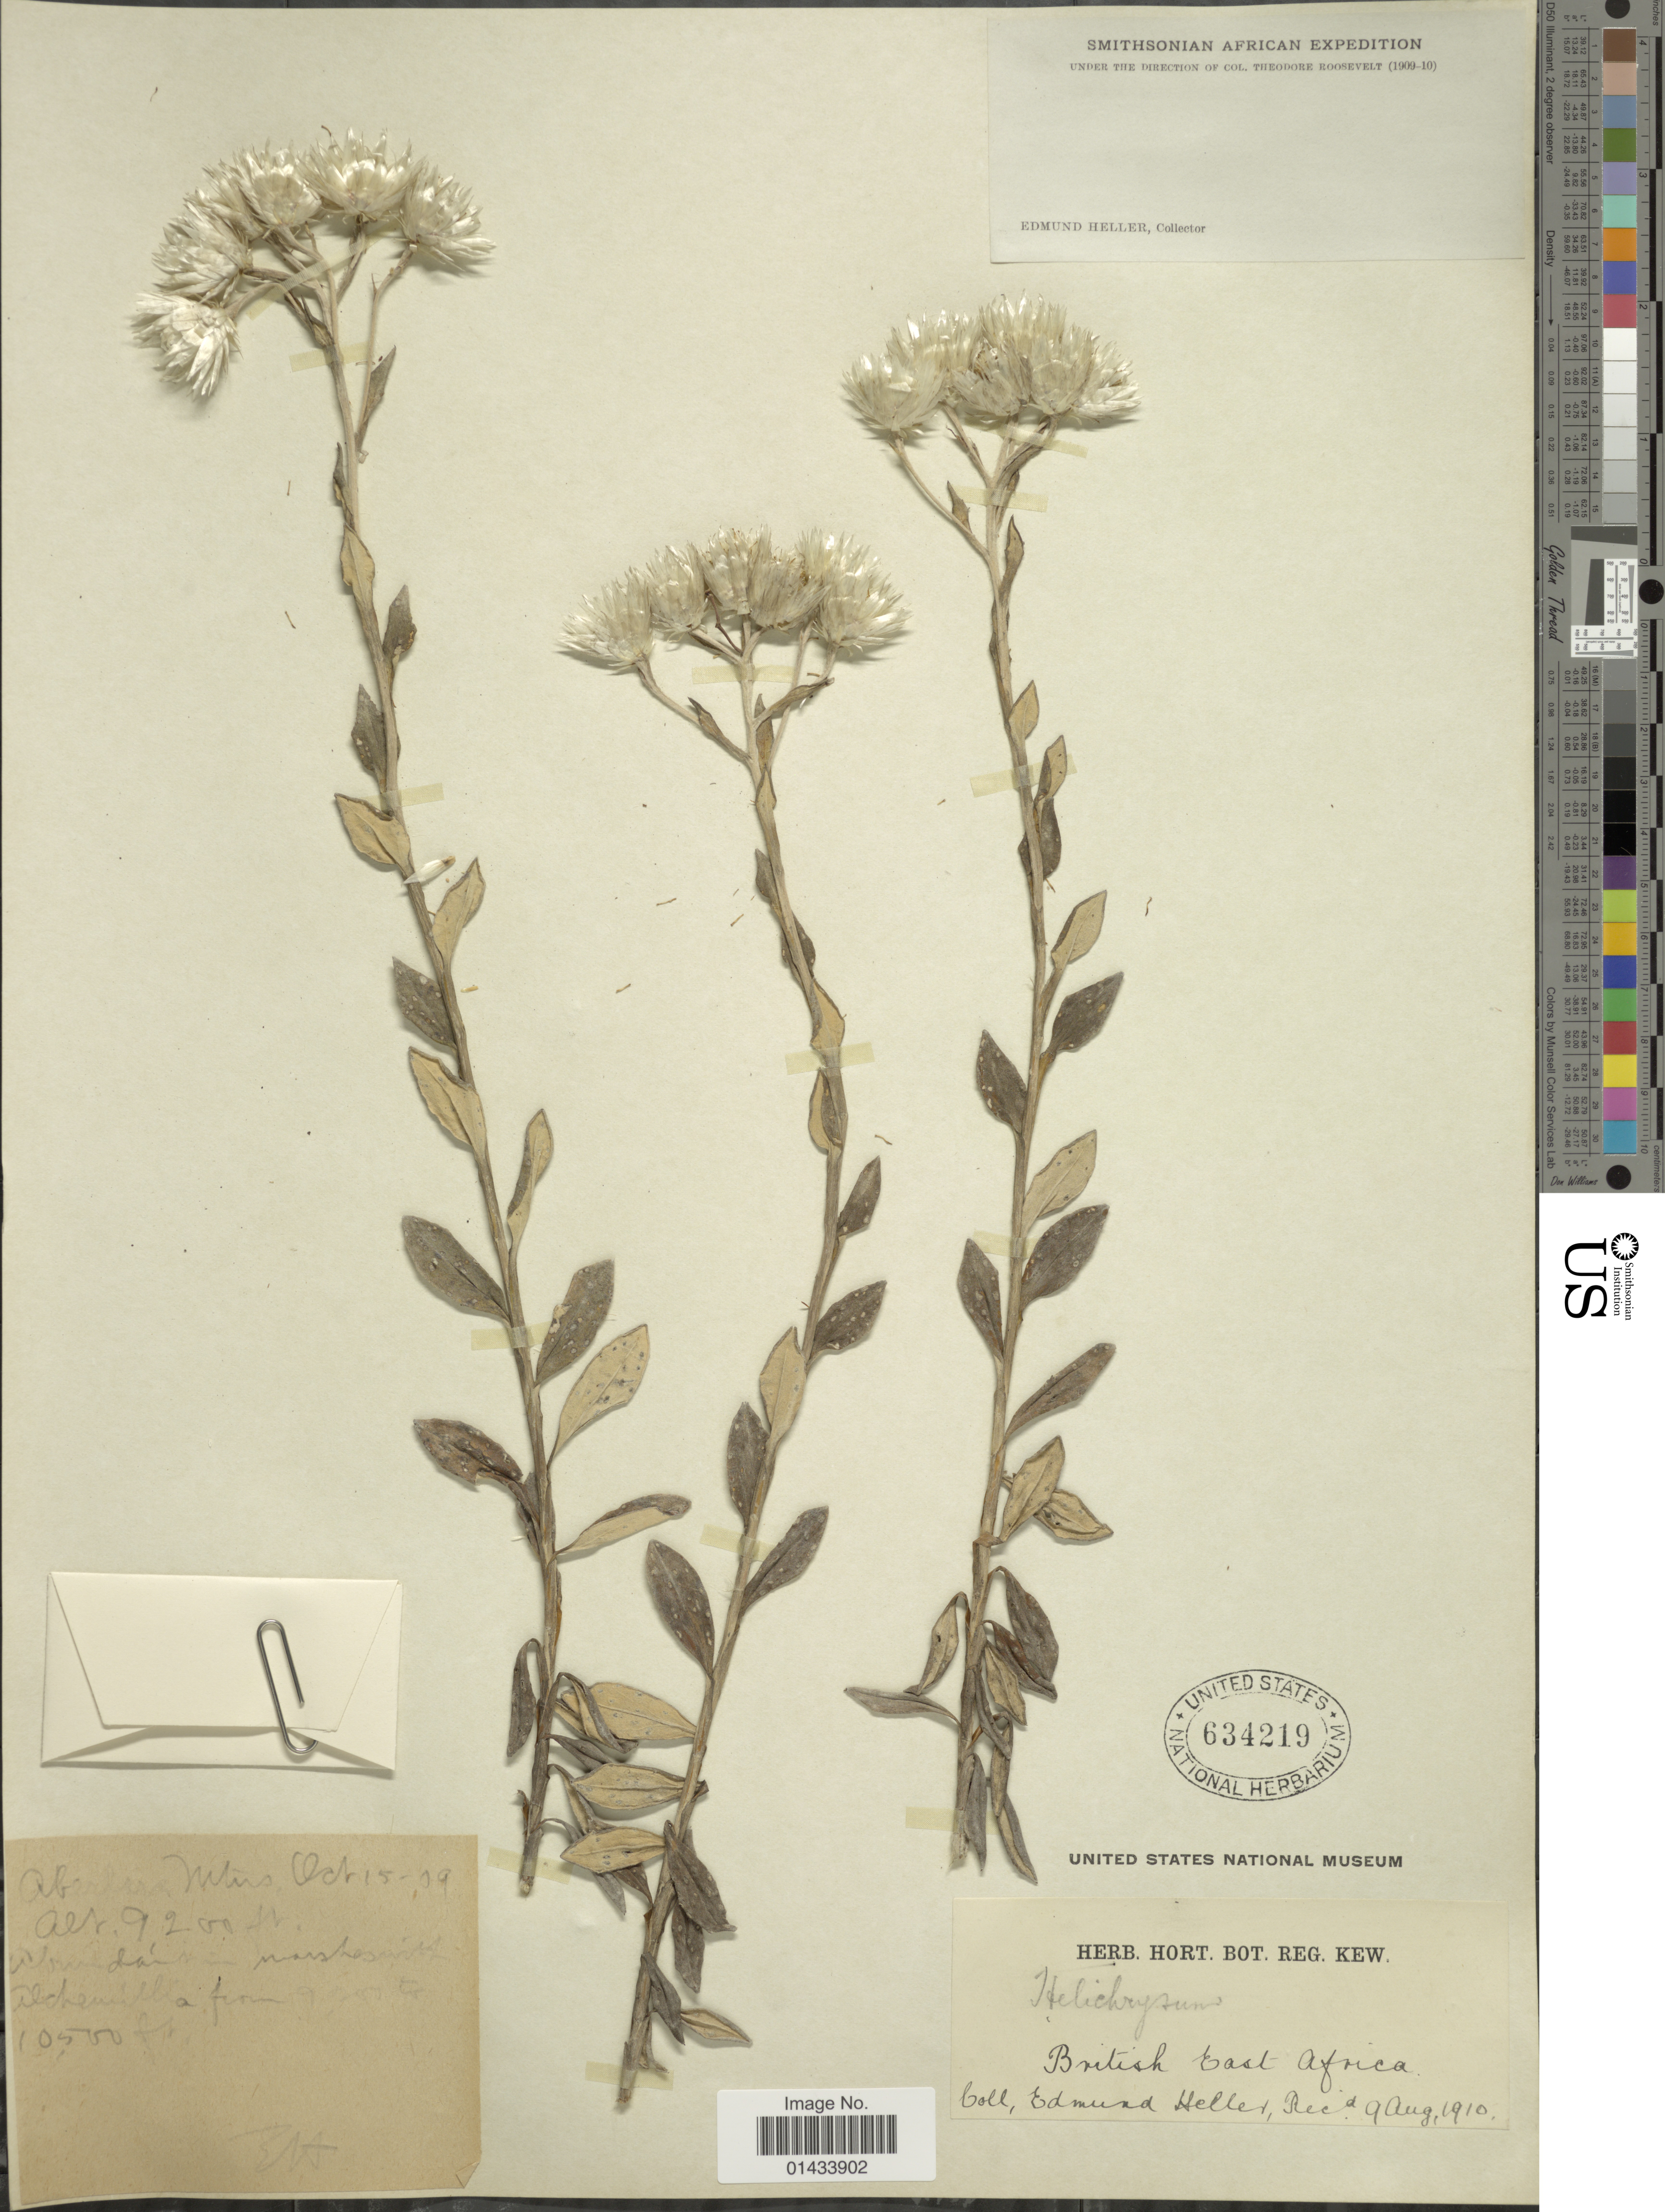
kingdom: Plantae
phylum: Tracheophyta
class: Magnoliopsida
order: Asterales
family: Asteraceae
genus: Helichrysum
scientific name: Helichrysum sp.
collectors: E. Heller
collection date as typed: Transcribed d/m/y: 15/10/9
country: Kenya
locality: British, East Africa, Ab Mtns [interpreted]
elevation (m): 2804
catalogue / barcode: US 634219